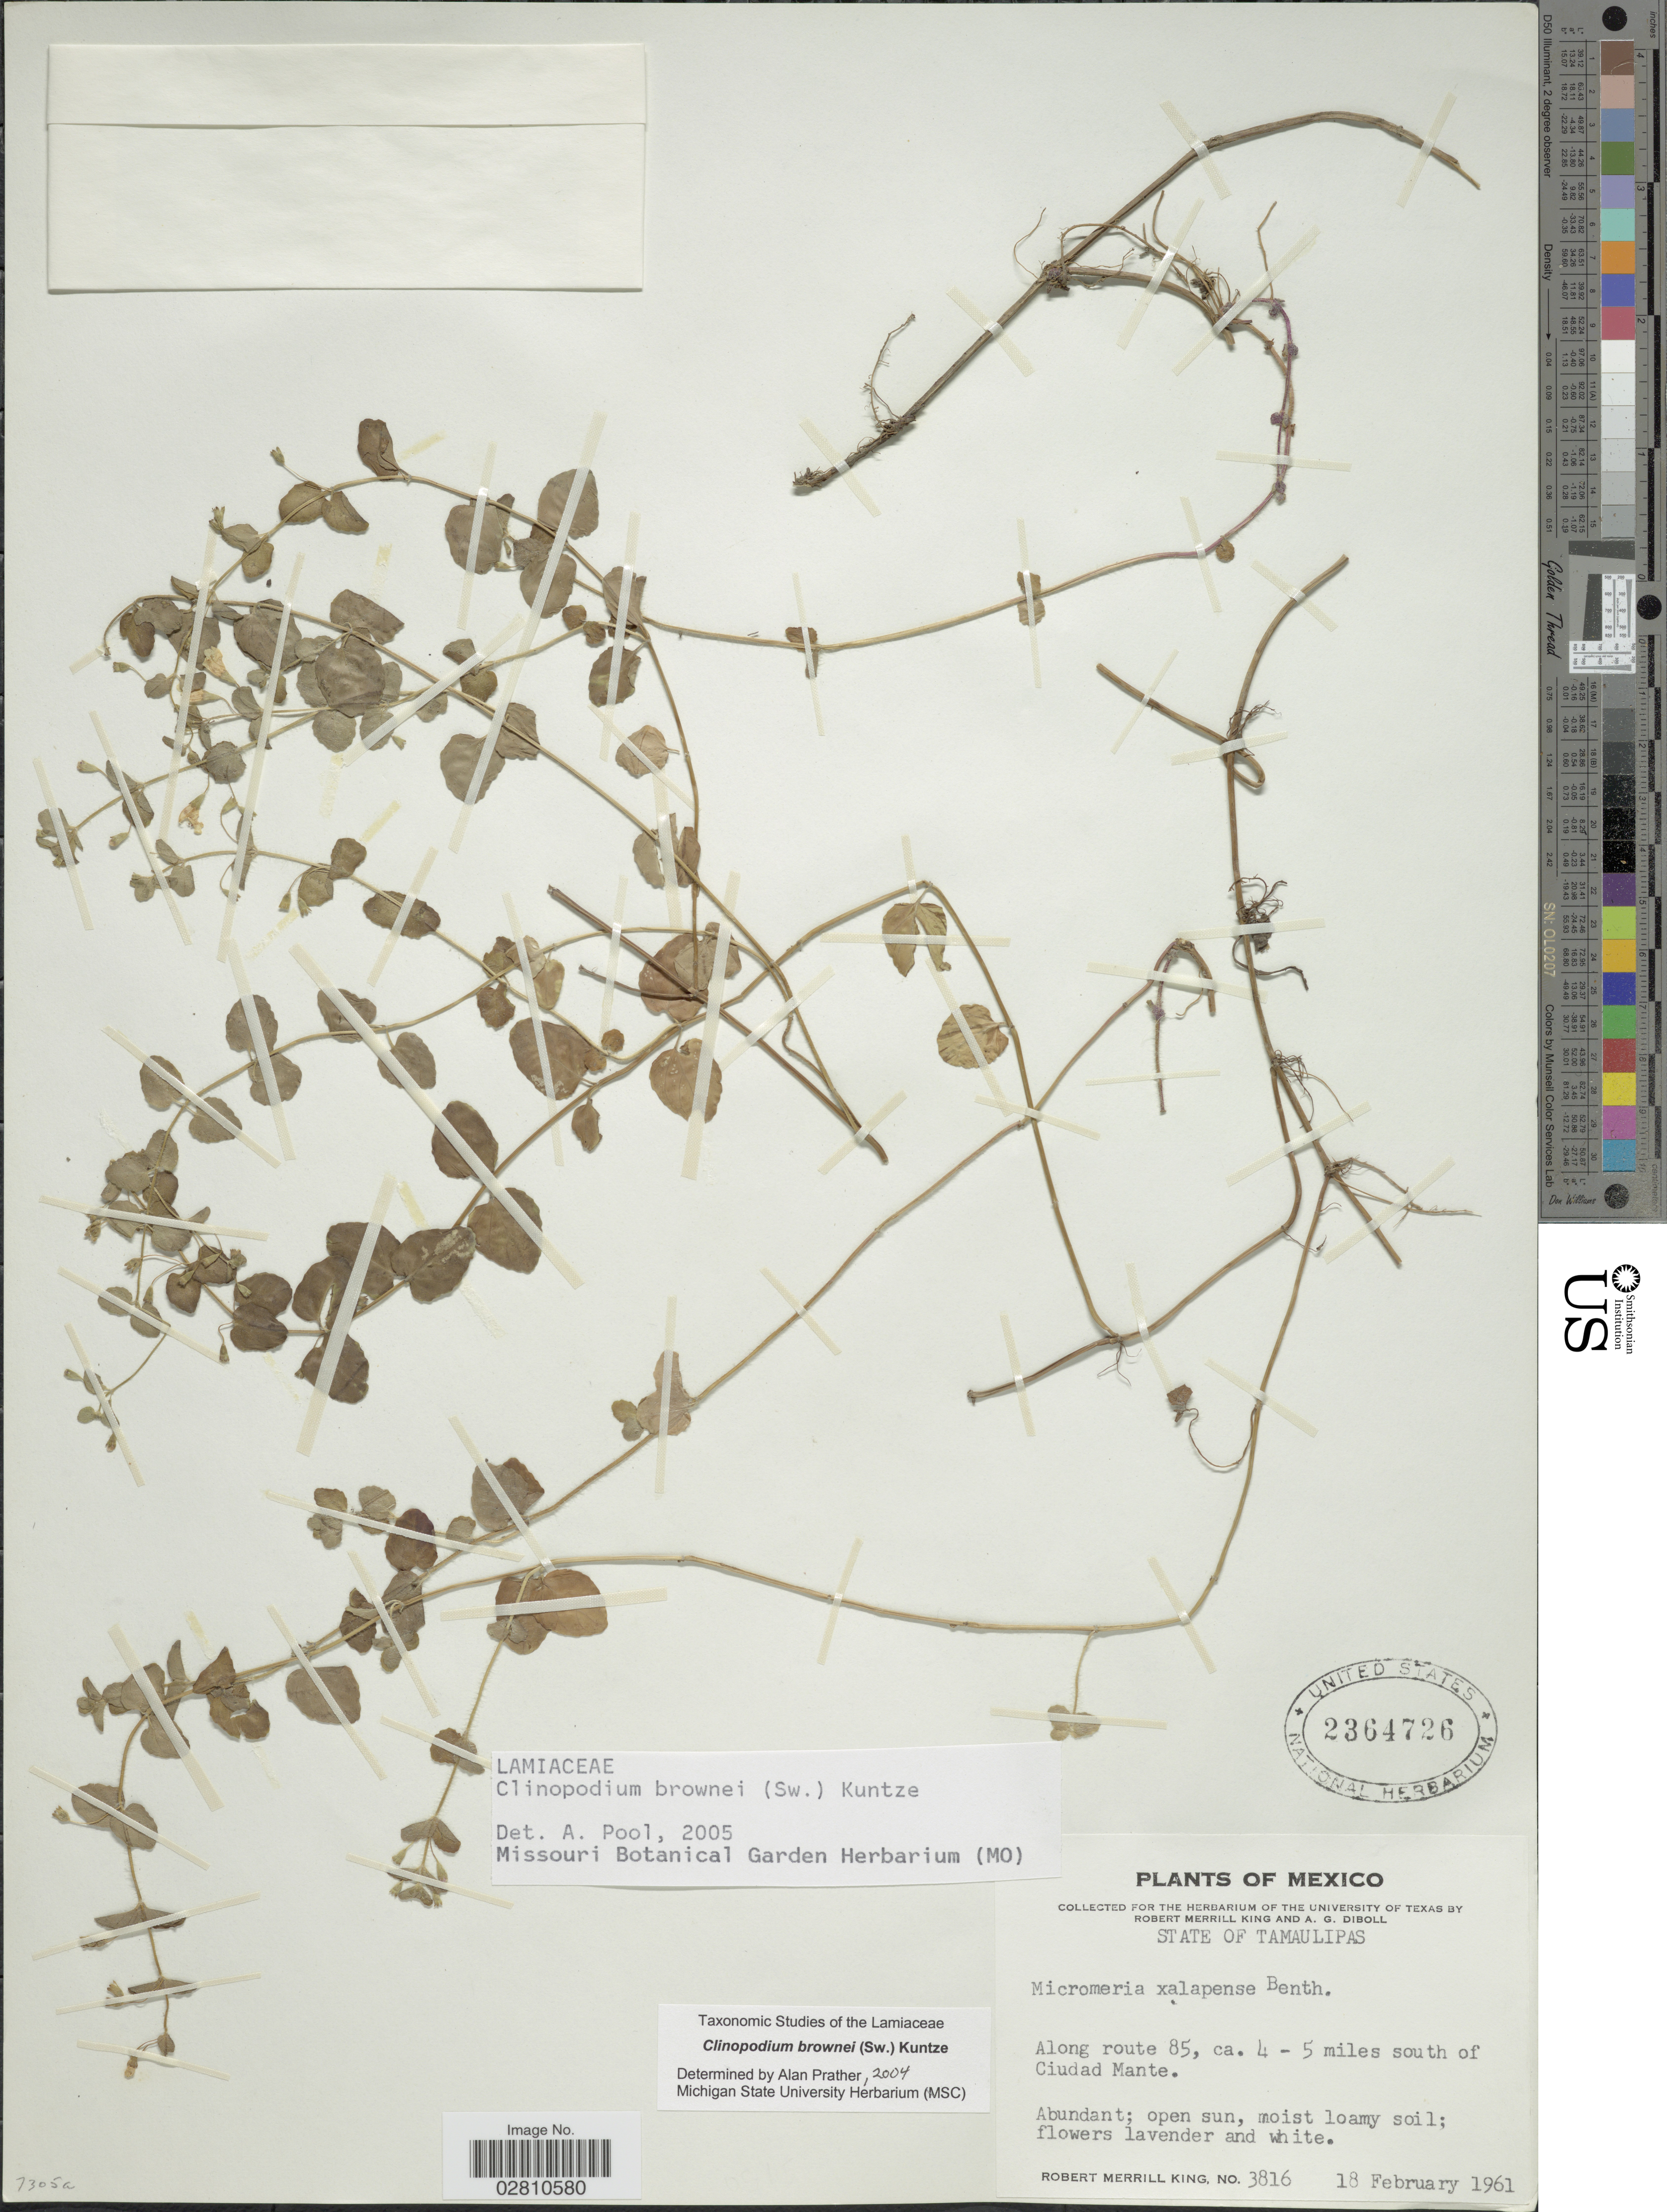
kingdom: Plantae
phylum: Tracheophyta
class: Magnoliopsida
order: Lamiales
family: Lamiaceae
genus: Clinopodium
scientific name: Clinopodium brownei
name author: (Sw.) Kuntze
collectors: R. M. King & A. Diboll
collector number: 3816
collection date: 1961-02-18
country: Mexico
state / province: Tamaulipas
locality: Along route 85, ca. 4-5 miles south of Ciudad Mante.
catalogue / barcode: US 2364726